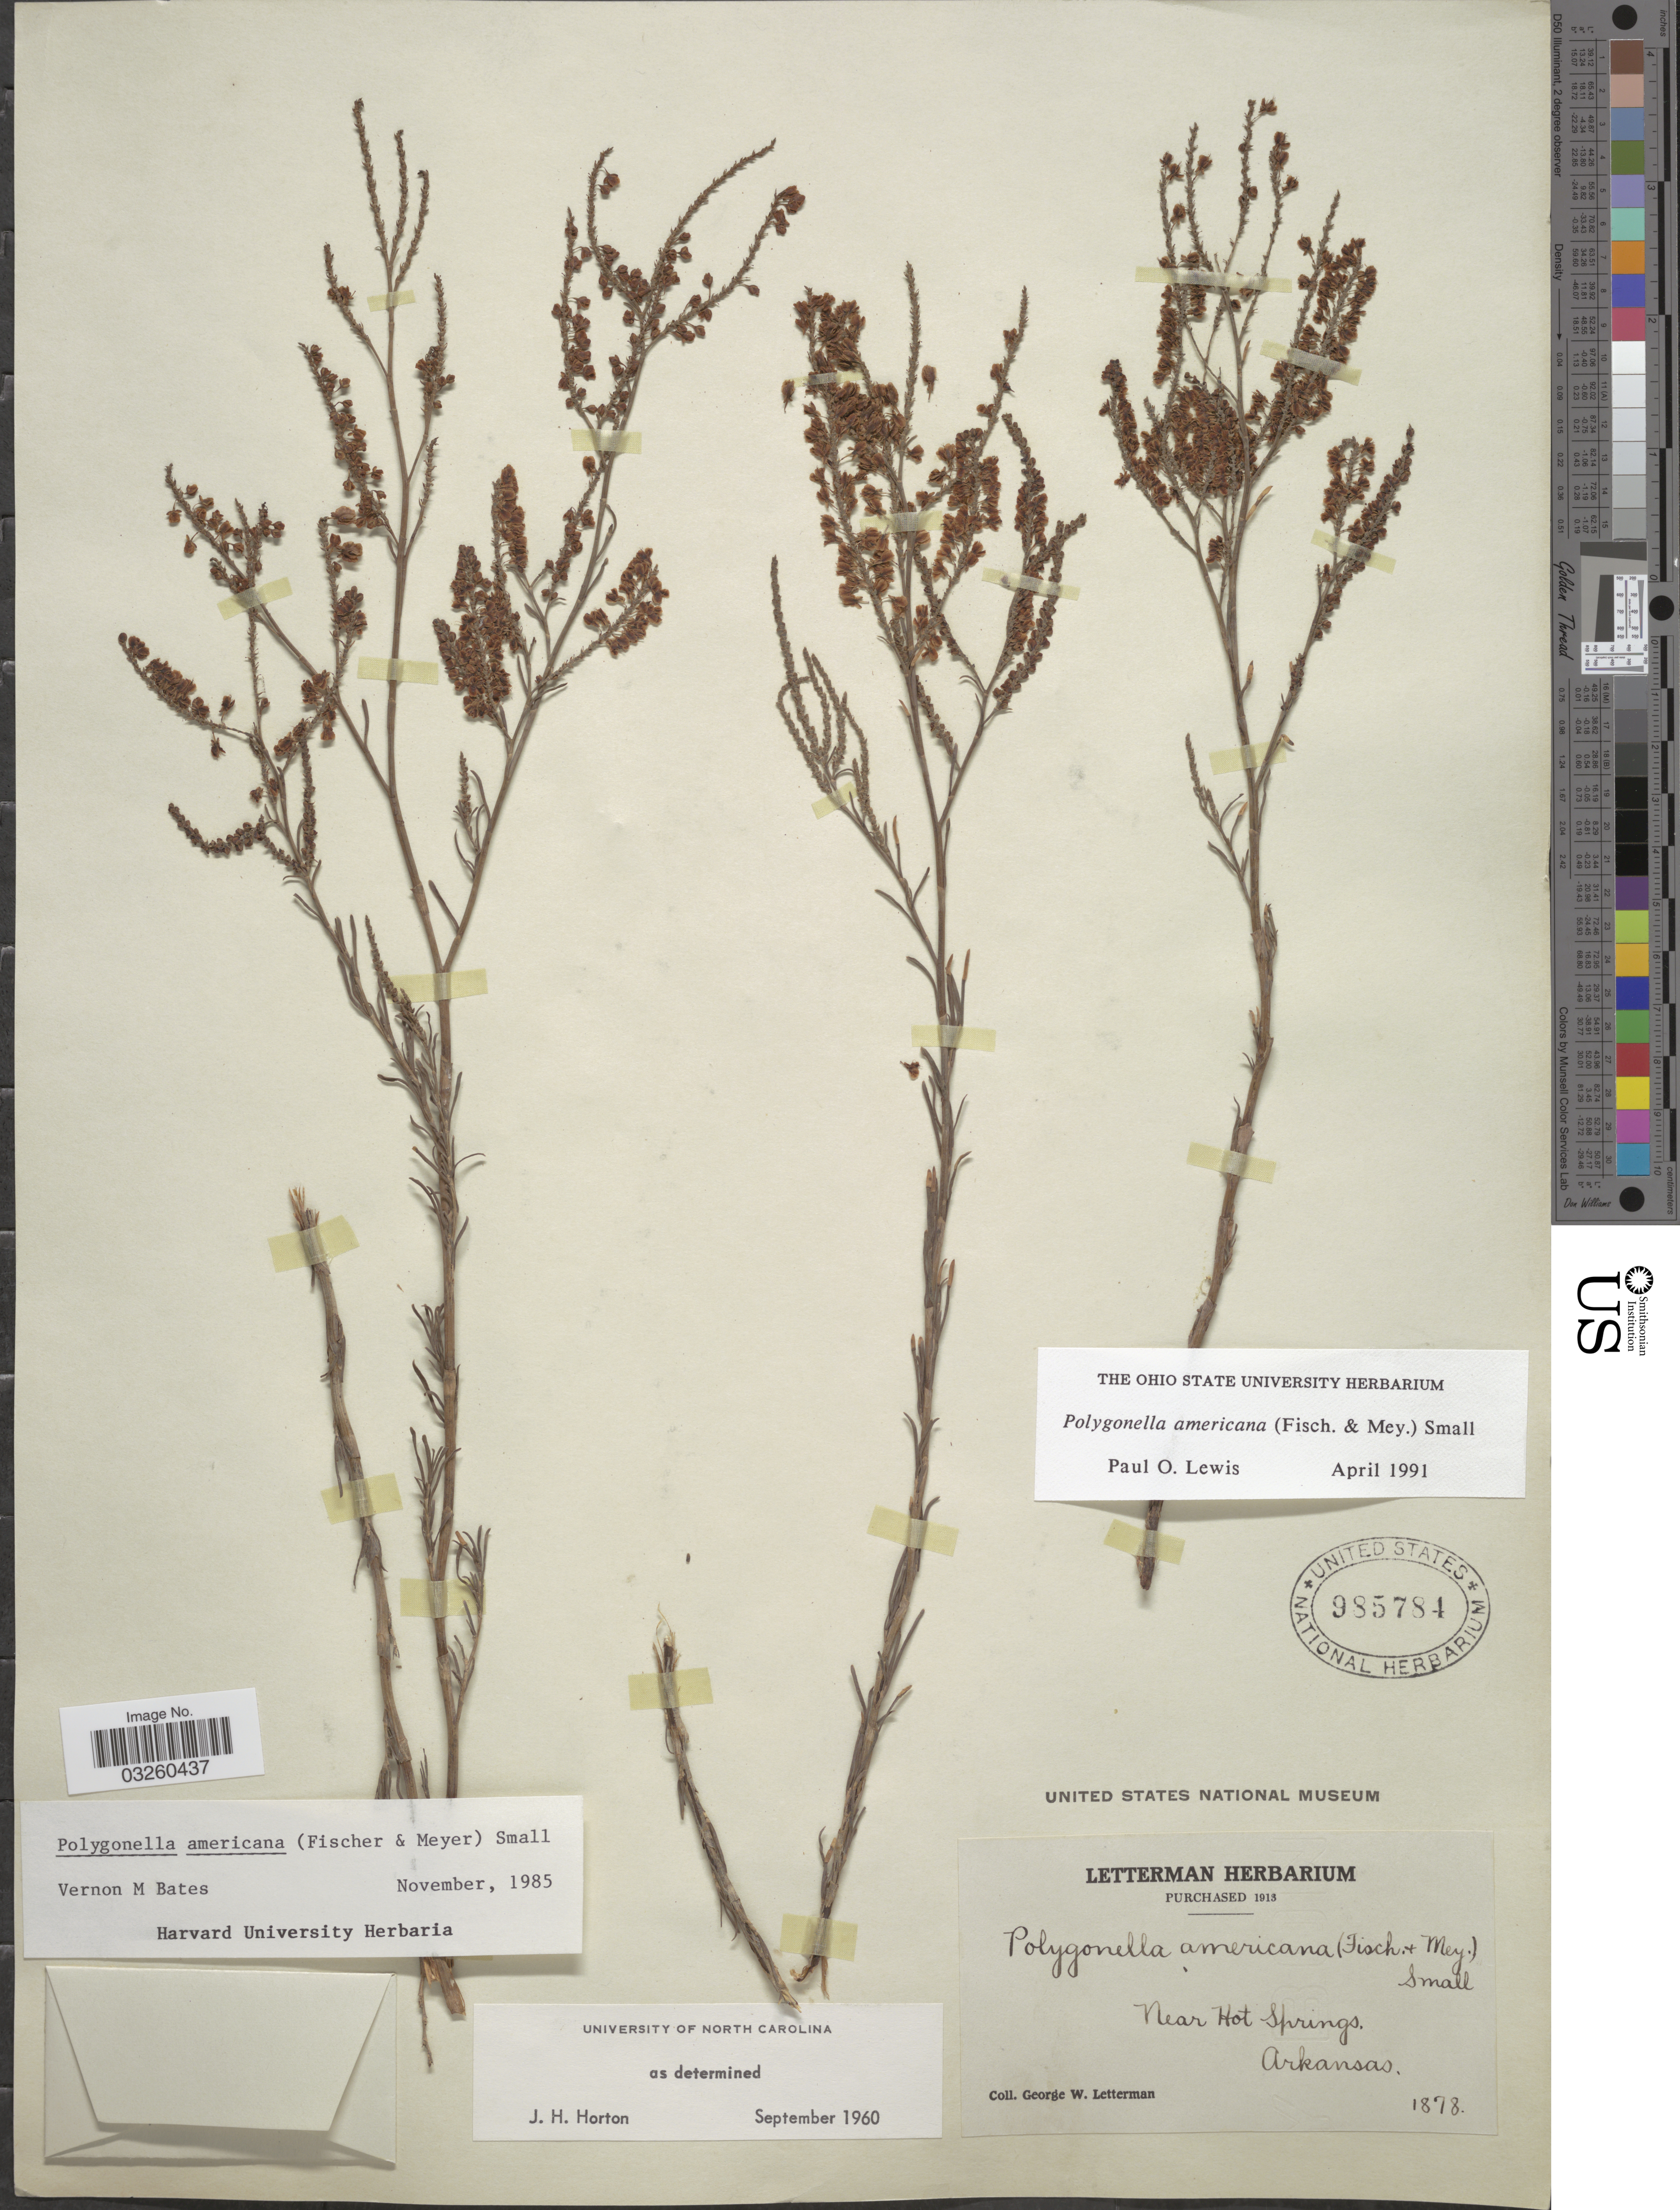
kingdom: Plantae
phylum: Tracheophyta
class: Magnoliopsida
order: Caryophyllales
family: Polygonaceae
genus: Polygonella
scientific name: Polygonella americana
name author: (Fisch. & C.A. Mey.) Small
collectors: G. W. Letterman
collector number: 1878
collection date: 1913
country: United States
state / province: Arkansas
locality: Near Hot Springs.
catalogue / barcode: US 985784